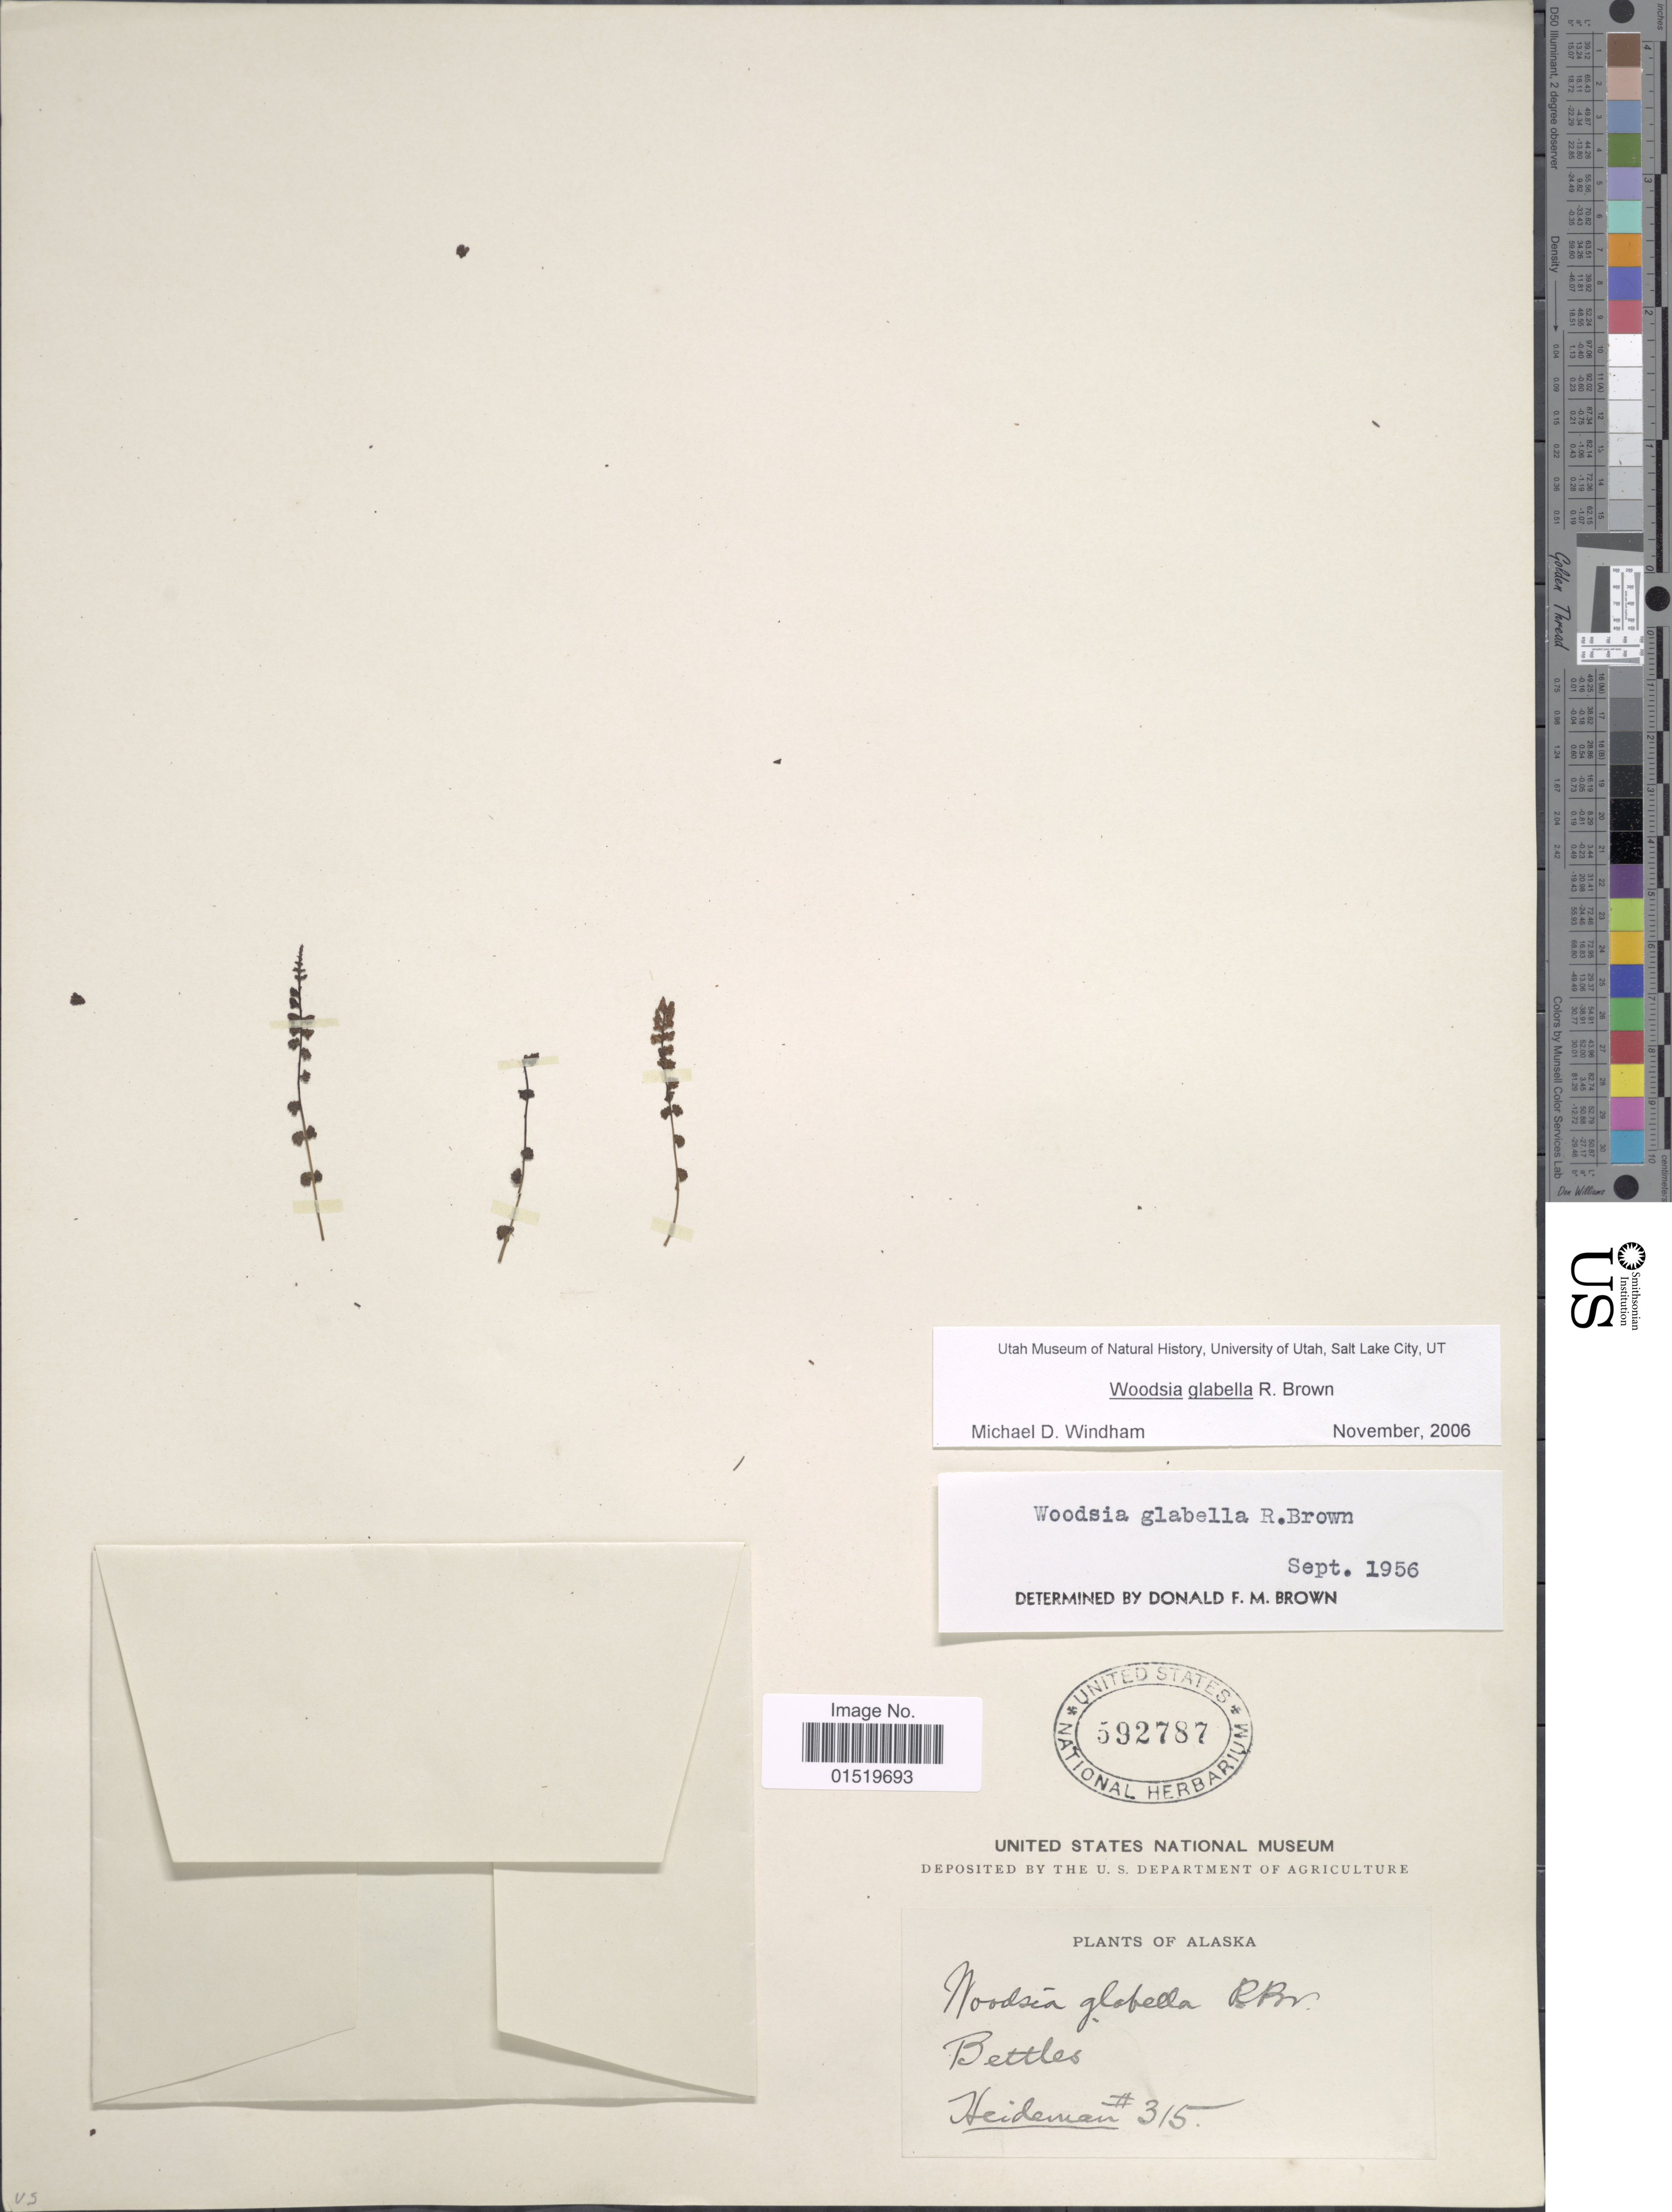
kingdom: Plantae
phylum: Tracheophyta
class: Polypodiopsida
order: Polypodiales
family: Woodsiaceae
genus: Woodsia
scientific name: Woodsia glabella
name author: R. Br.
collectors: Heideman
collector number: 315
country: United States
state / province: Alaska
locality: Bettles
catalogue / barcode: US 592787